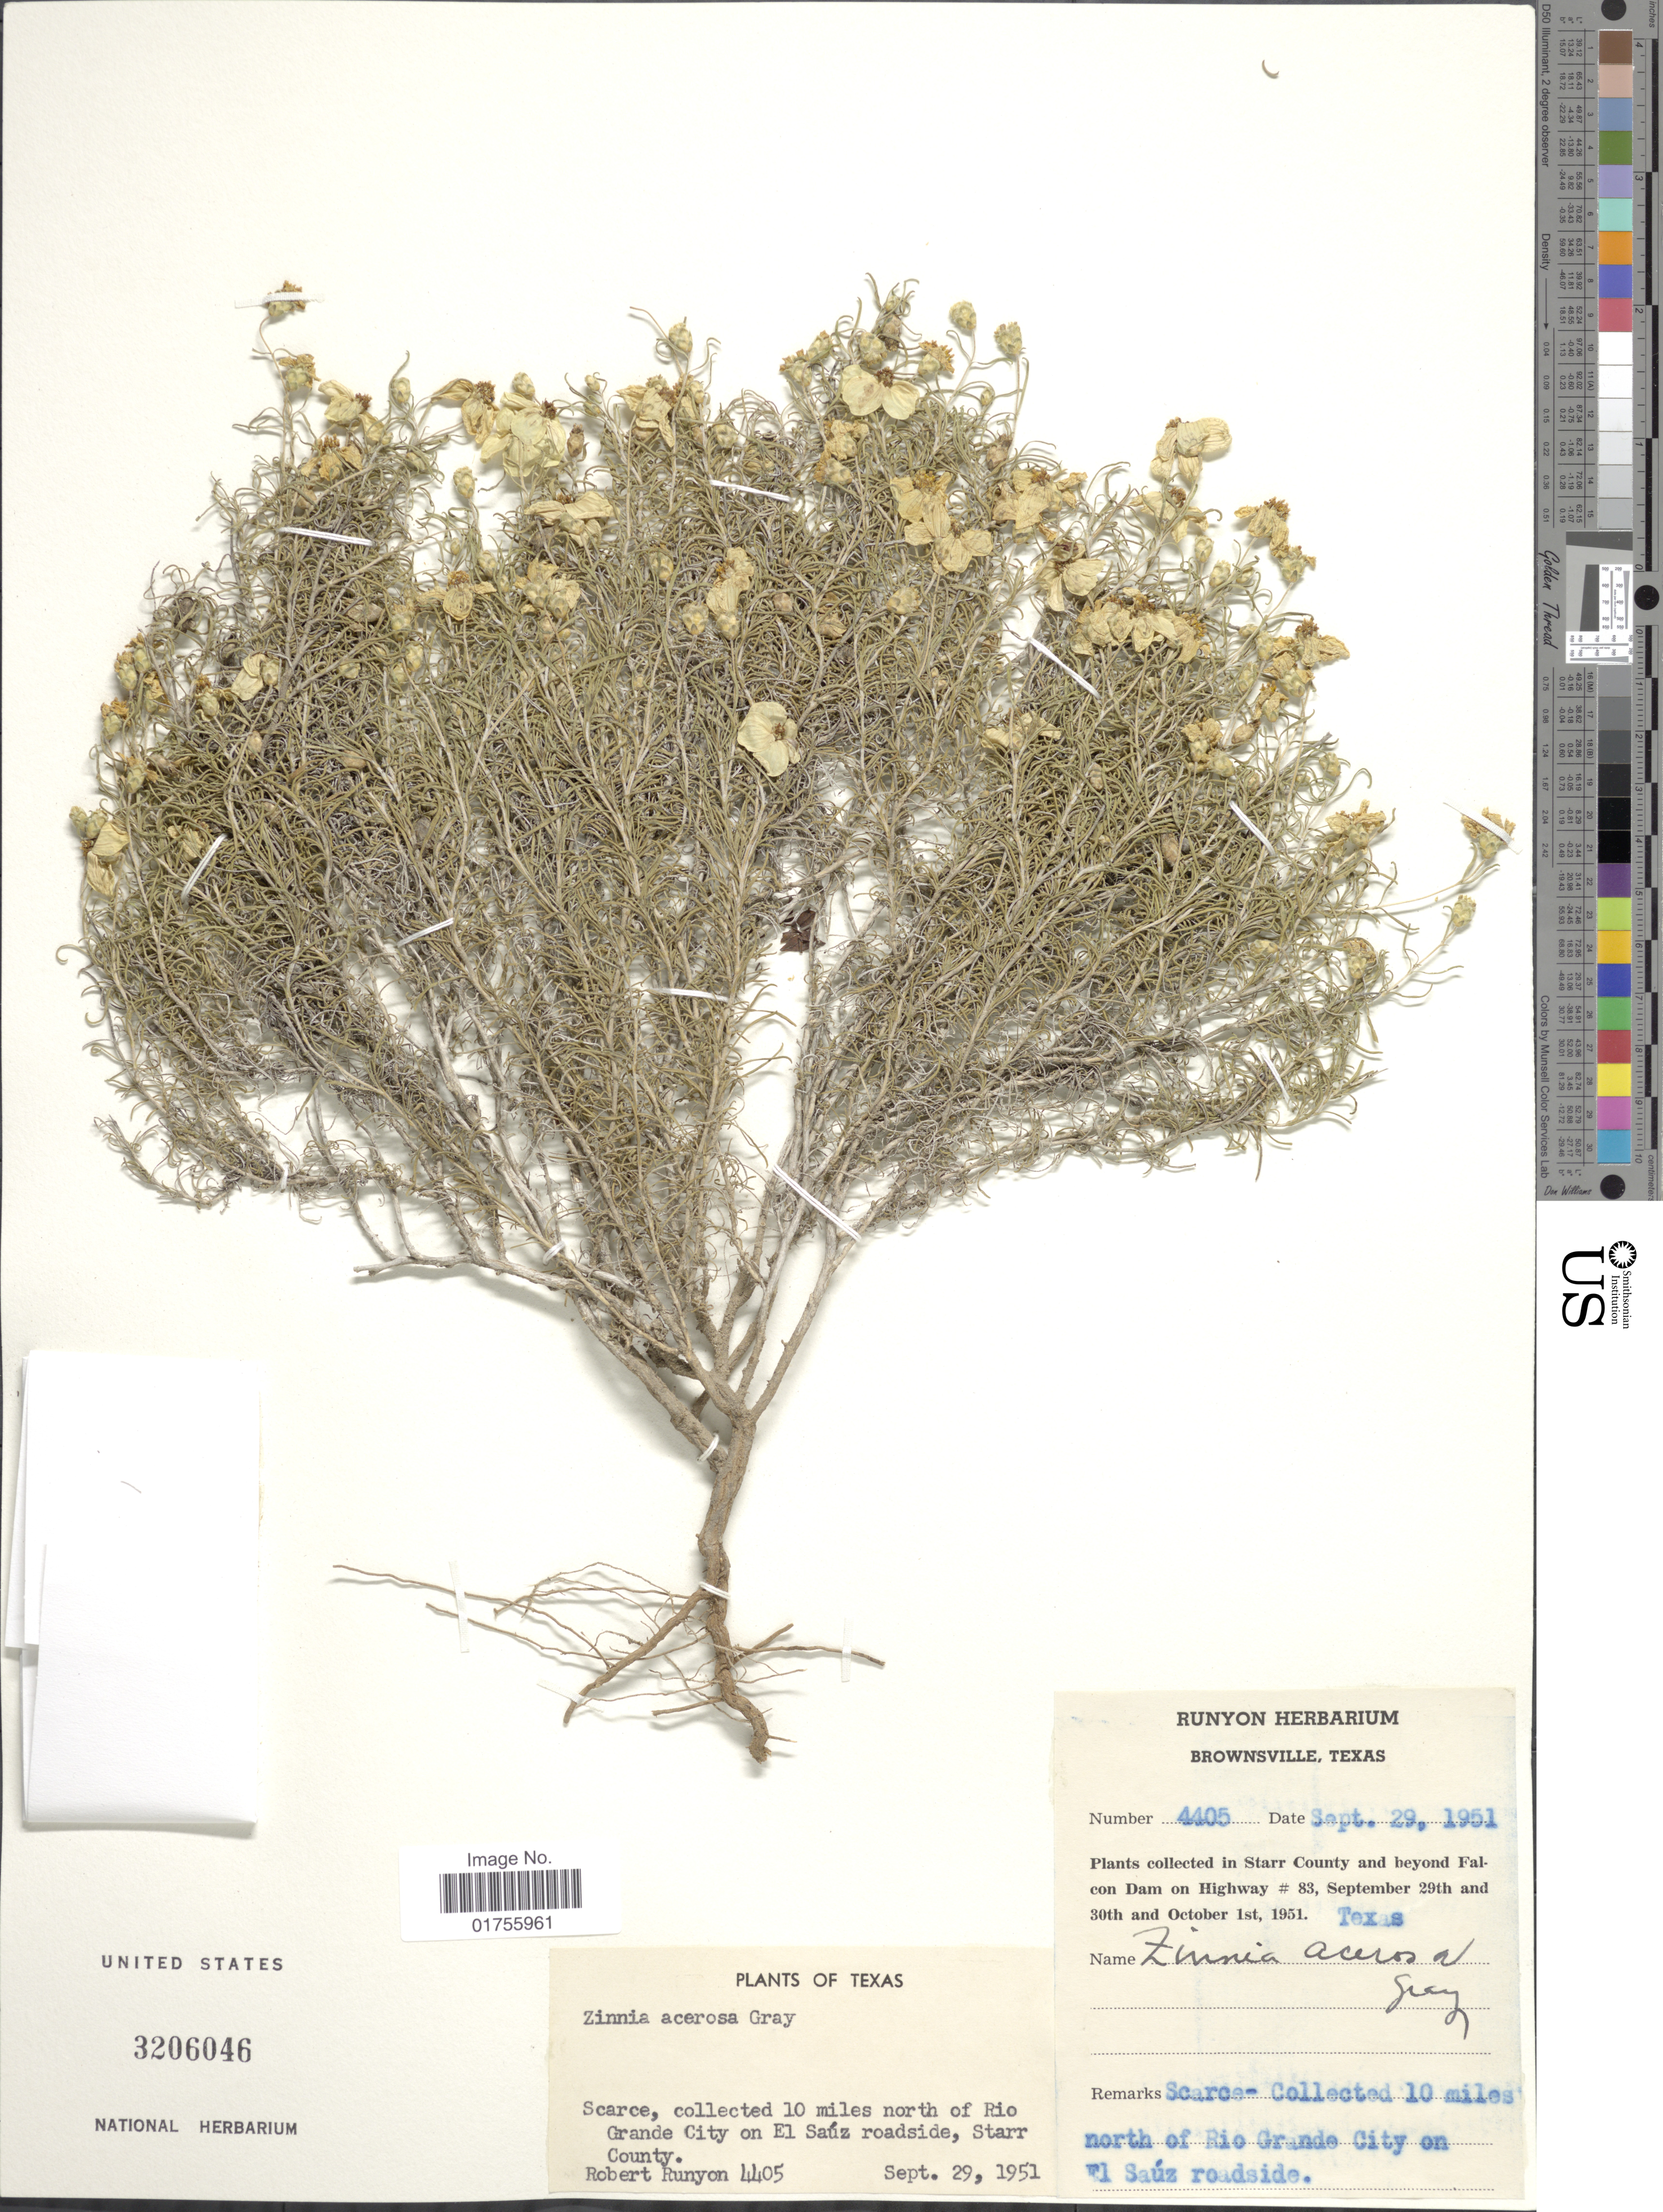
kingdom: Plantae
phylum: Tracheophyta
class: Magnoliopsida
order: Asterales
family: Asteraceae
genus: Zinnia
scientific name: Zinnia acerosa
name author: (DC.) A. Gray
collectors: R. Runyon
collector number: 4405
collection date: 1951-09-29/1951-10-01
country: United States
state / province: Texas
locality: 10 north of Rio Grande City on El Sauz roadside, Starr County, Starr County and beyond Falcon Dam on Highway #83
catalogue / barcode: US 3206046